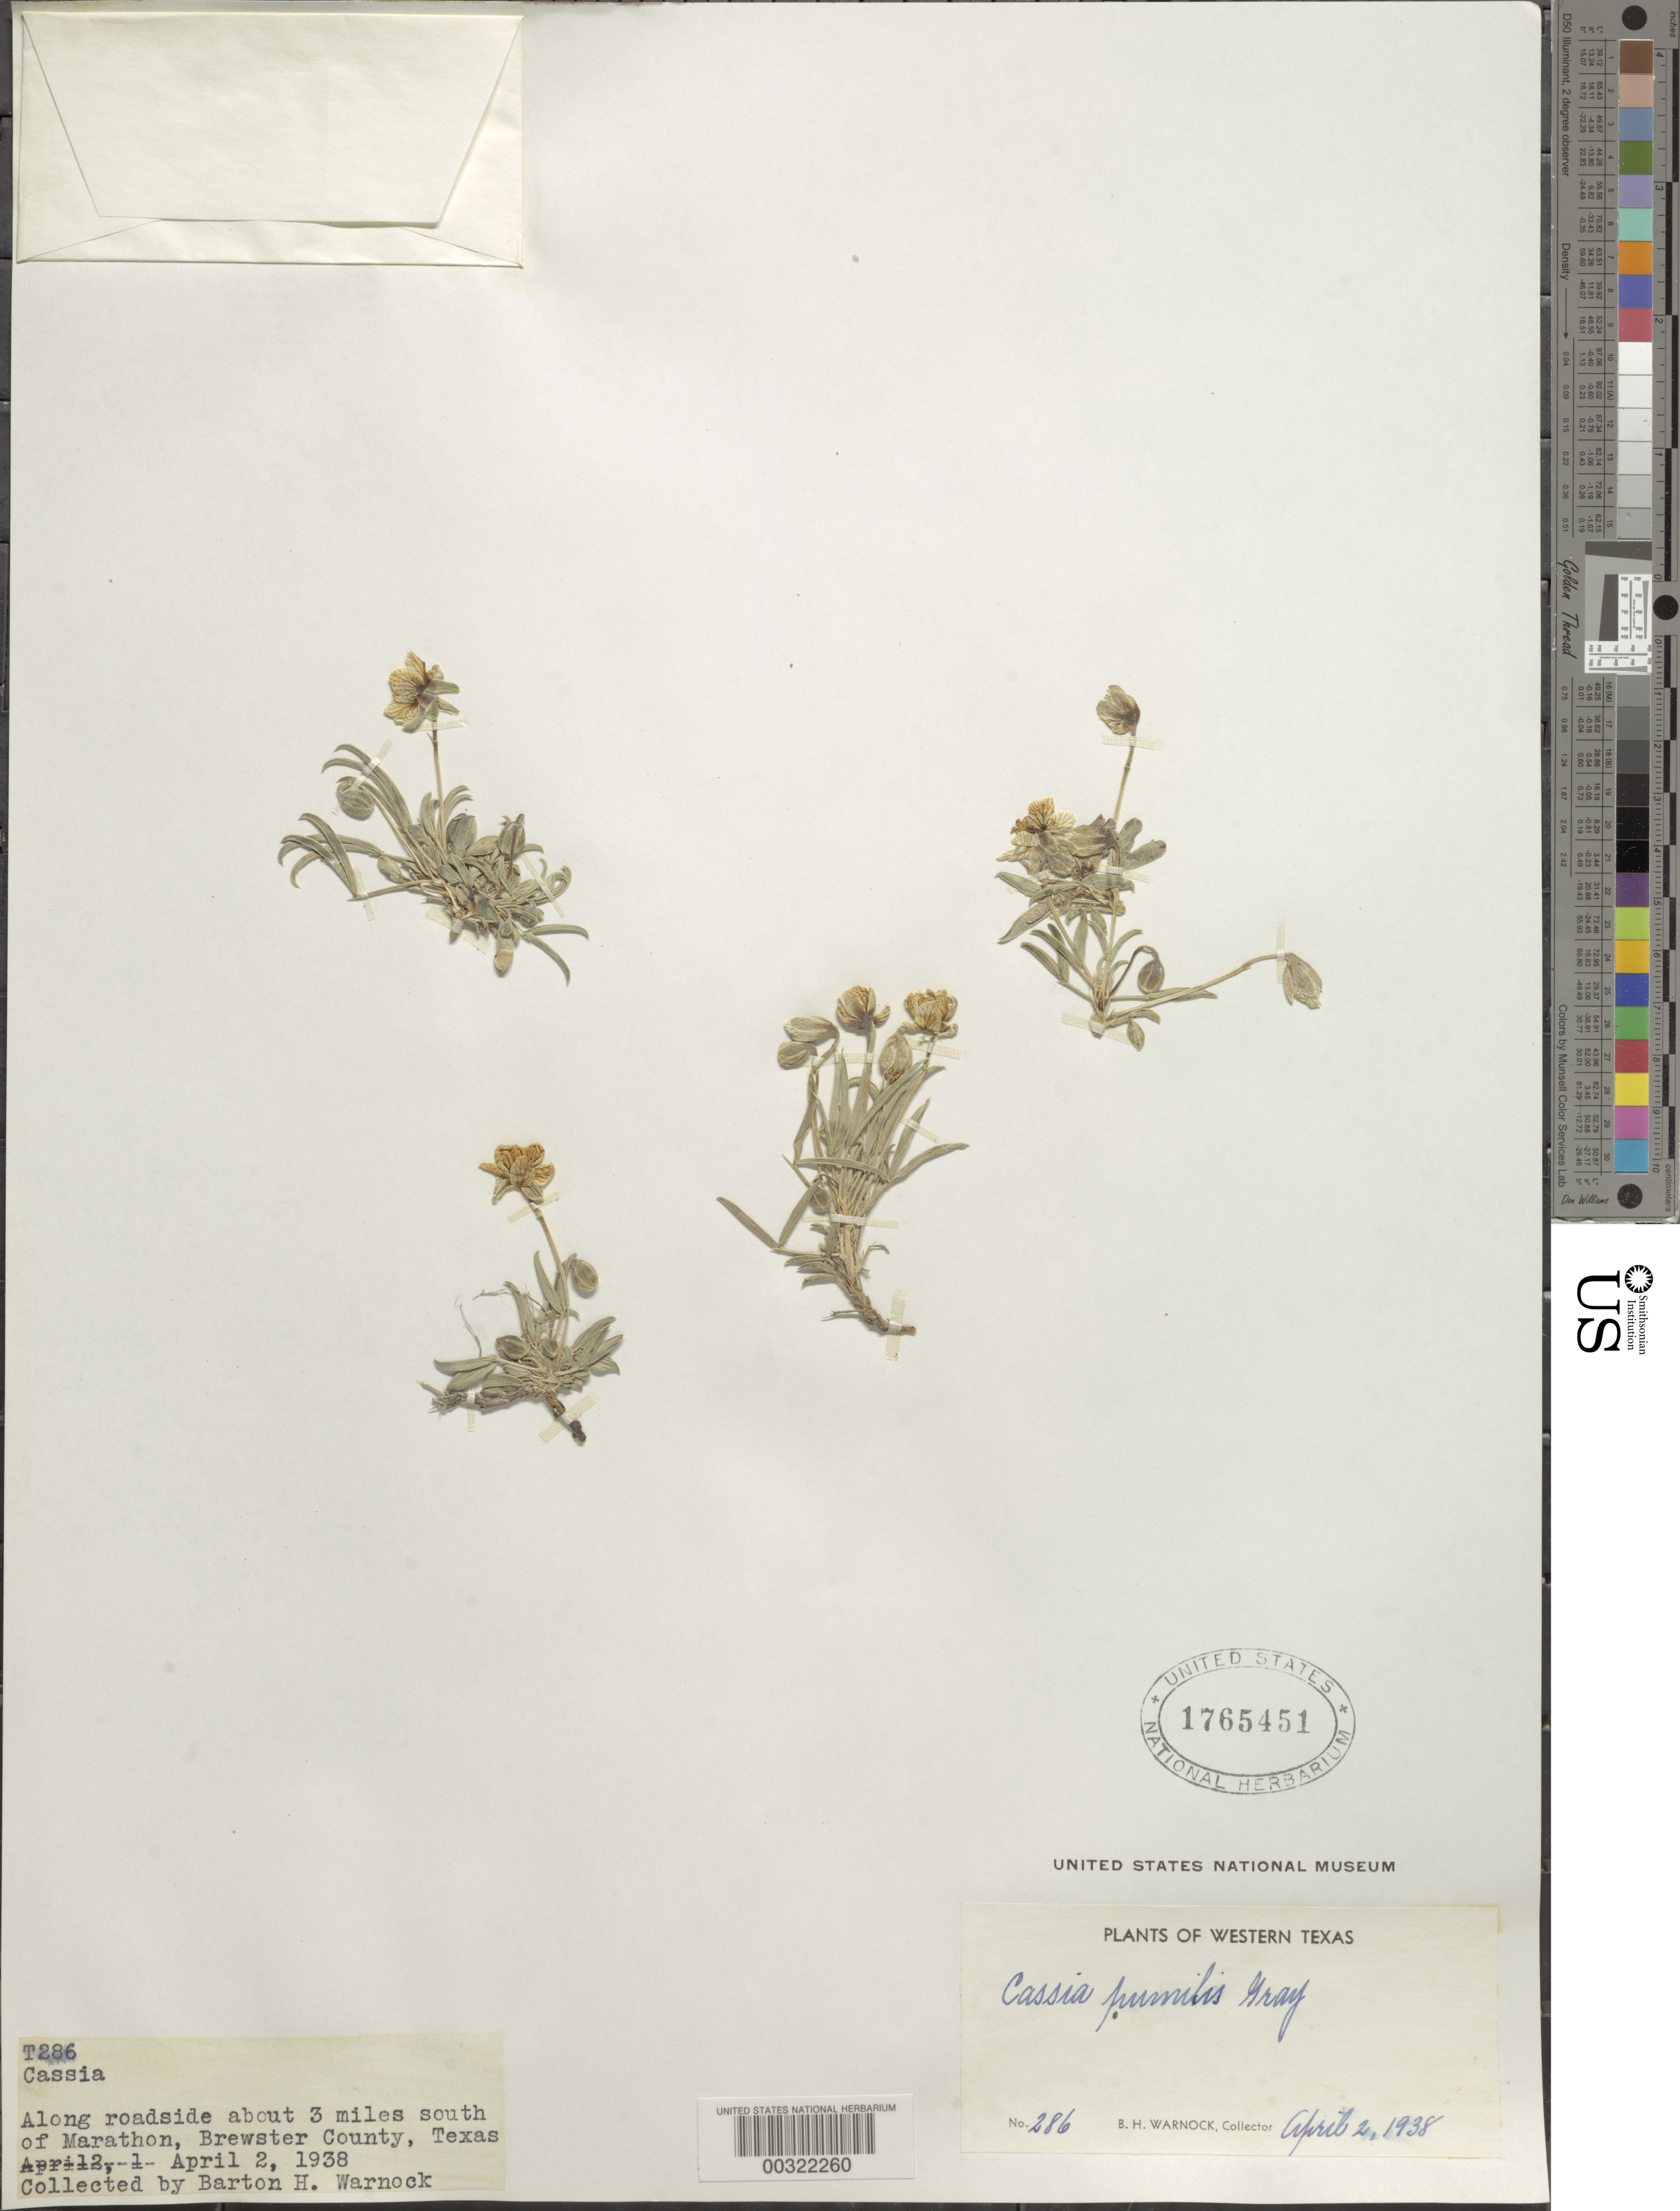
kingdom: Plantae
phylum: Tracheophyta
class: Magnoliopsida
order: Fabales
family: Fabaceae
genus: Senna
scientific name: Senna pumilio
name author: (A. Gray) H.S. Irwin & Barneby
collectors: B. H. Warnock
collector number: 286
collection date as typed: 02 Apr 1938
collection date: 1938-04-02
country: United States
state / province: Texas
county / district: Brewster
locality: About 3 mi s of marathon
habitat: Along roadside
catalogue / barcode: US 1765451